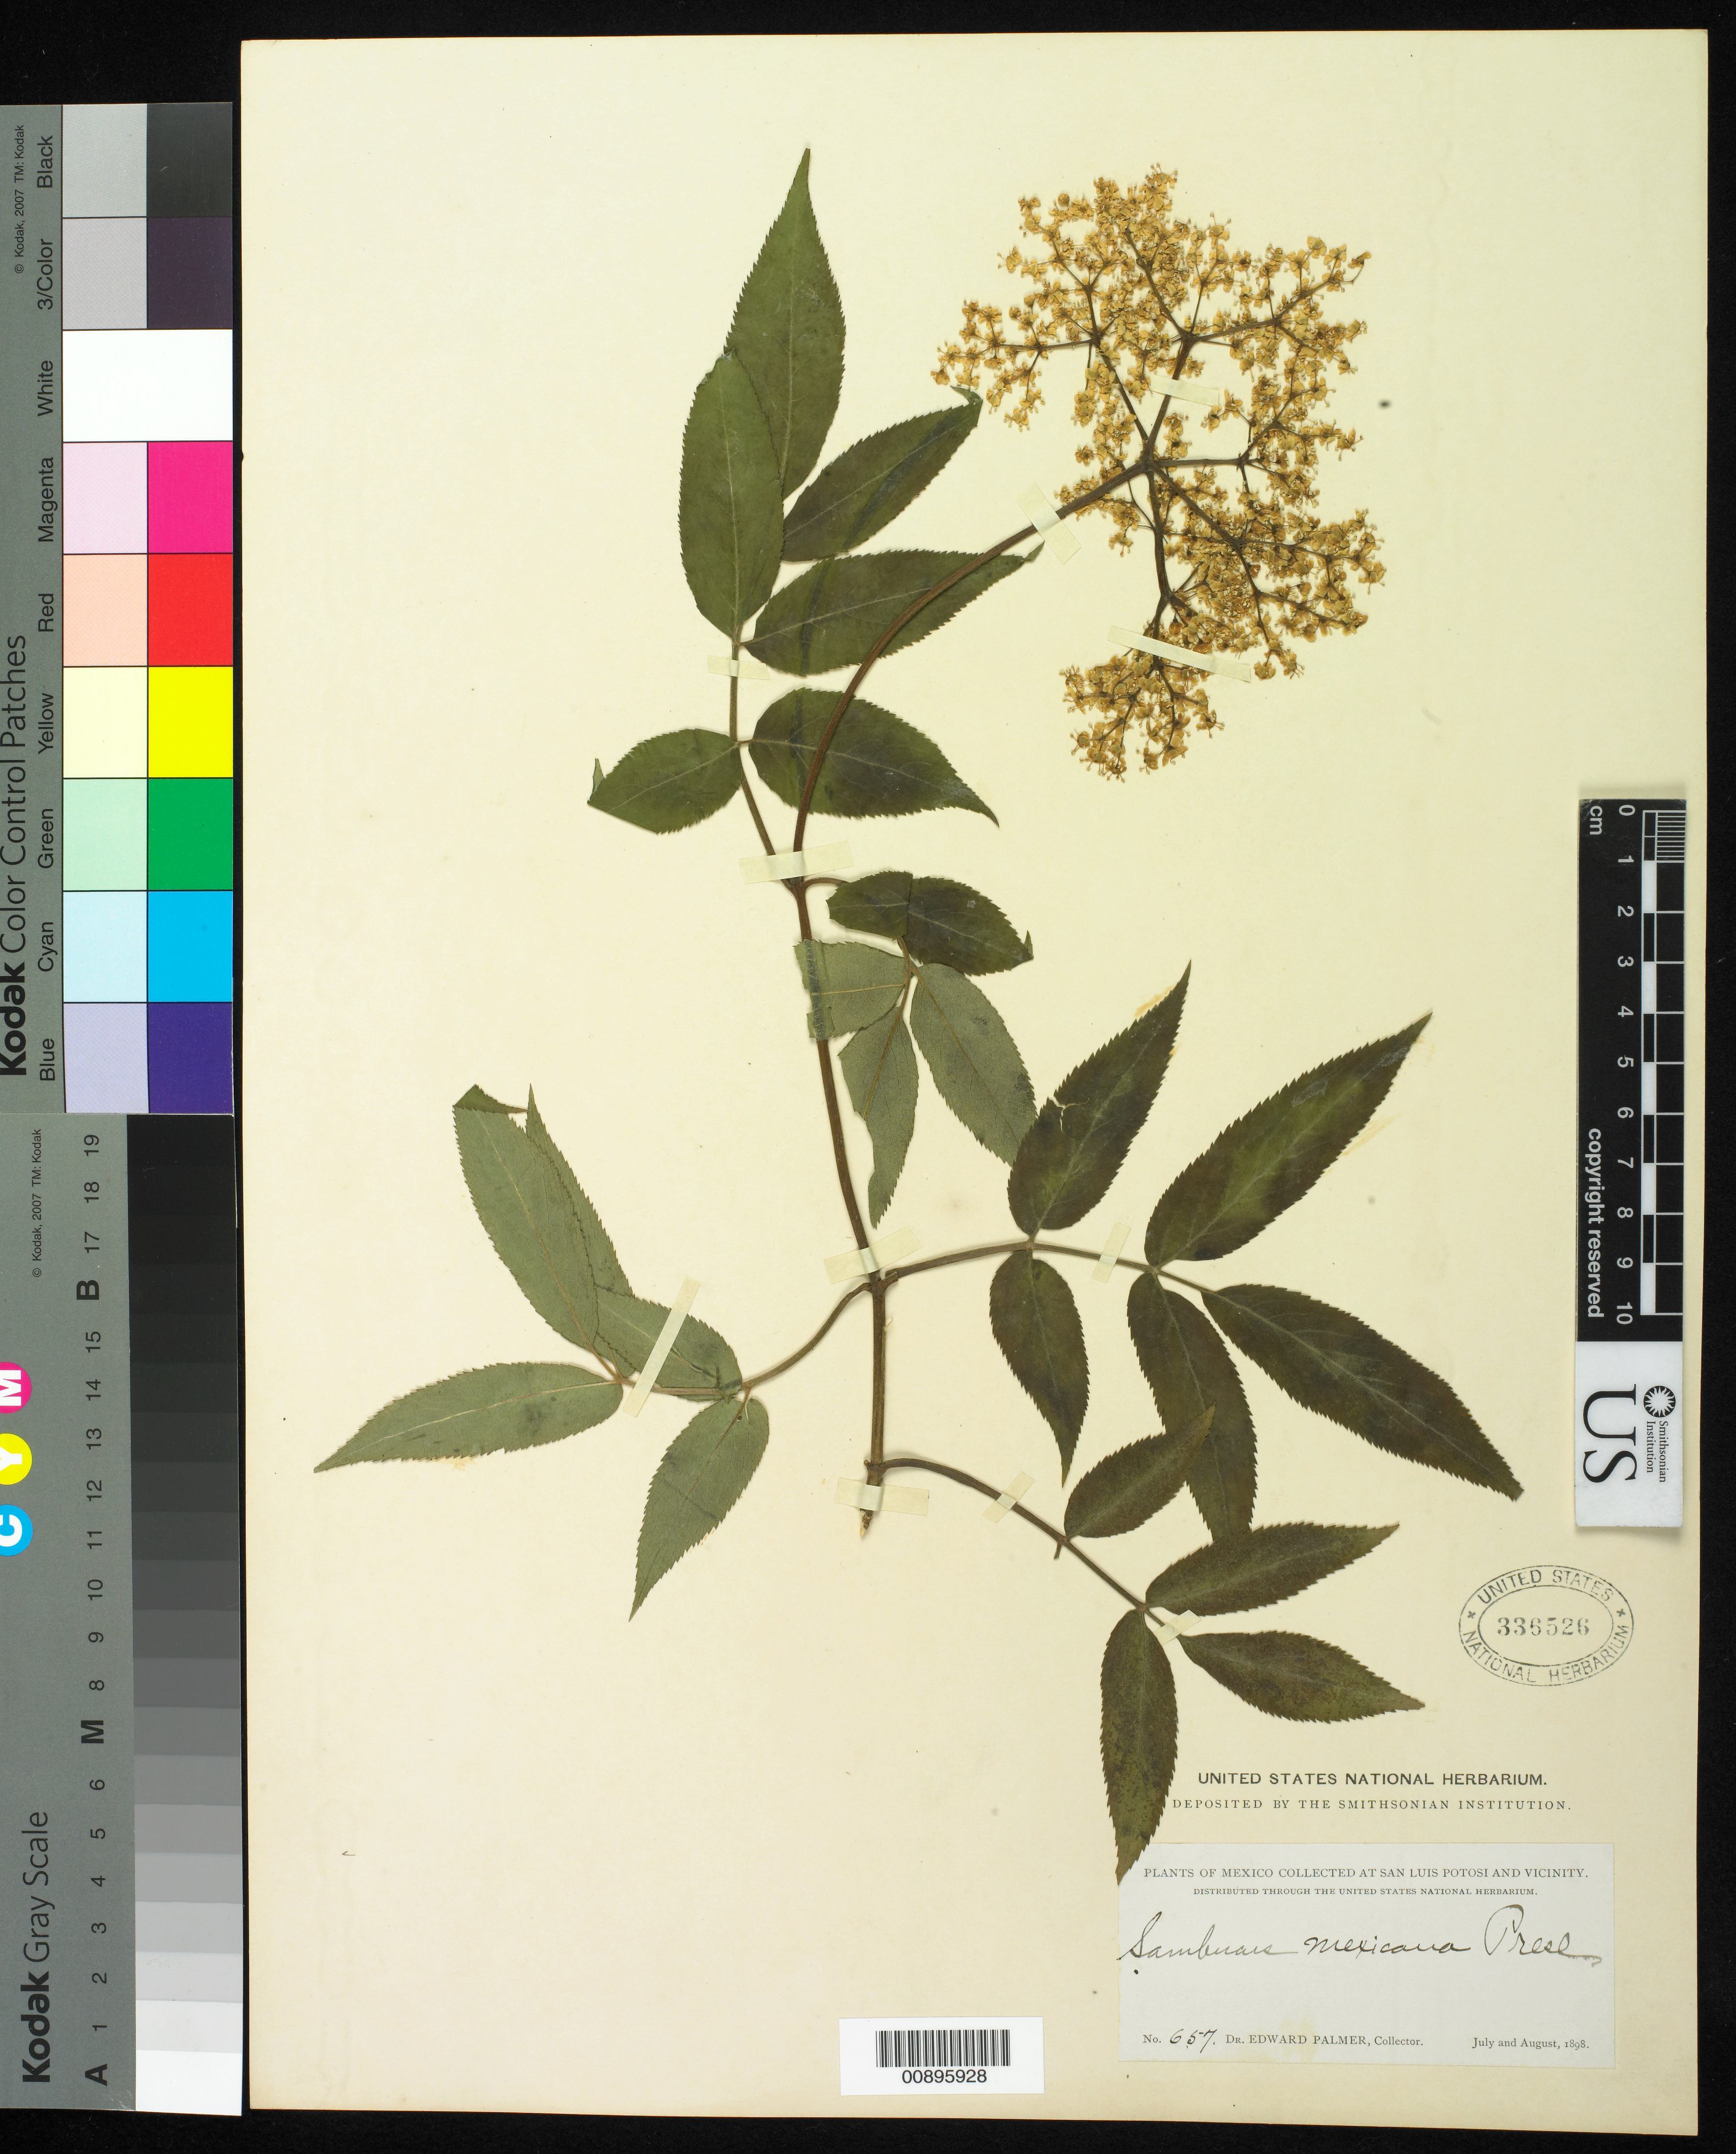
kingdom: Plantae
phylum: Tracheophyta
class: Magnoliopsida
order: Dipsacales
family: Viburnaceae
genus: Sambucus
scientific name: Sambucus mexicana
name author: C. Presl ex DC.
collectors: E. Palmer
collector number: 657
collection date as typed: Jul 1898 to -- Aug 1898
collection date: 1898-07/1898-08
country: Mexico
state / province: San Luis Potosí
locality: San Luis Potosí and vicinity.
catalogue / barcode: US 336526